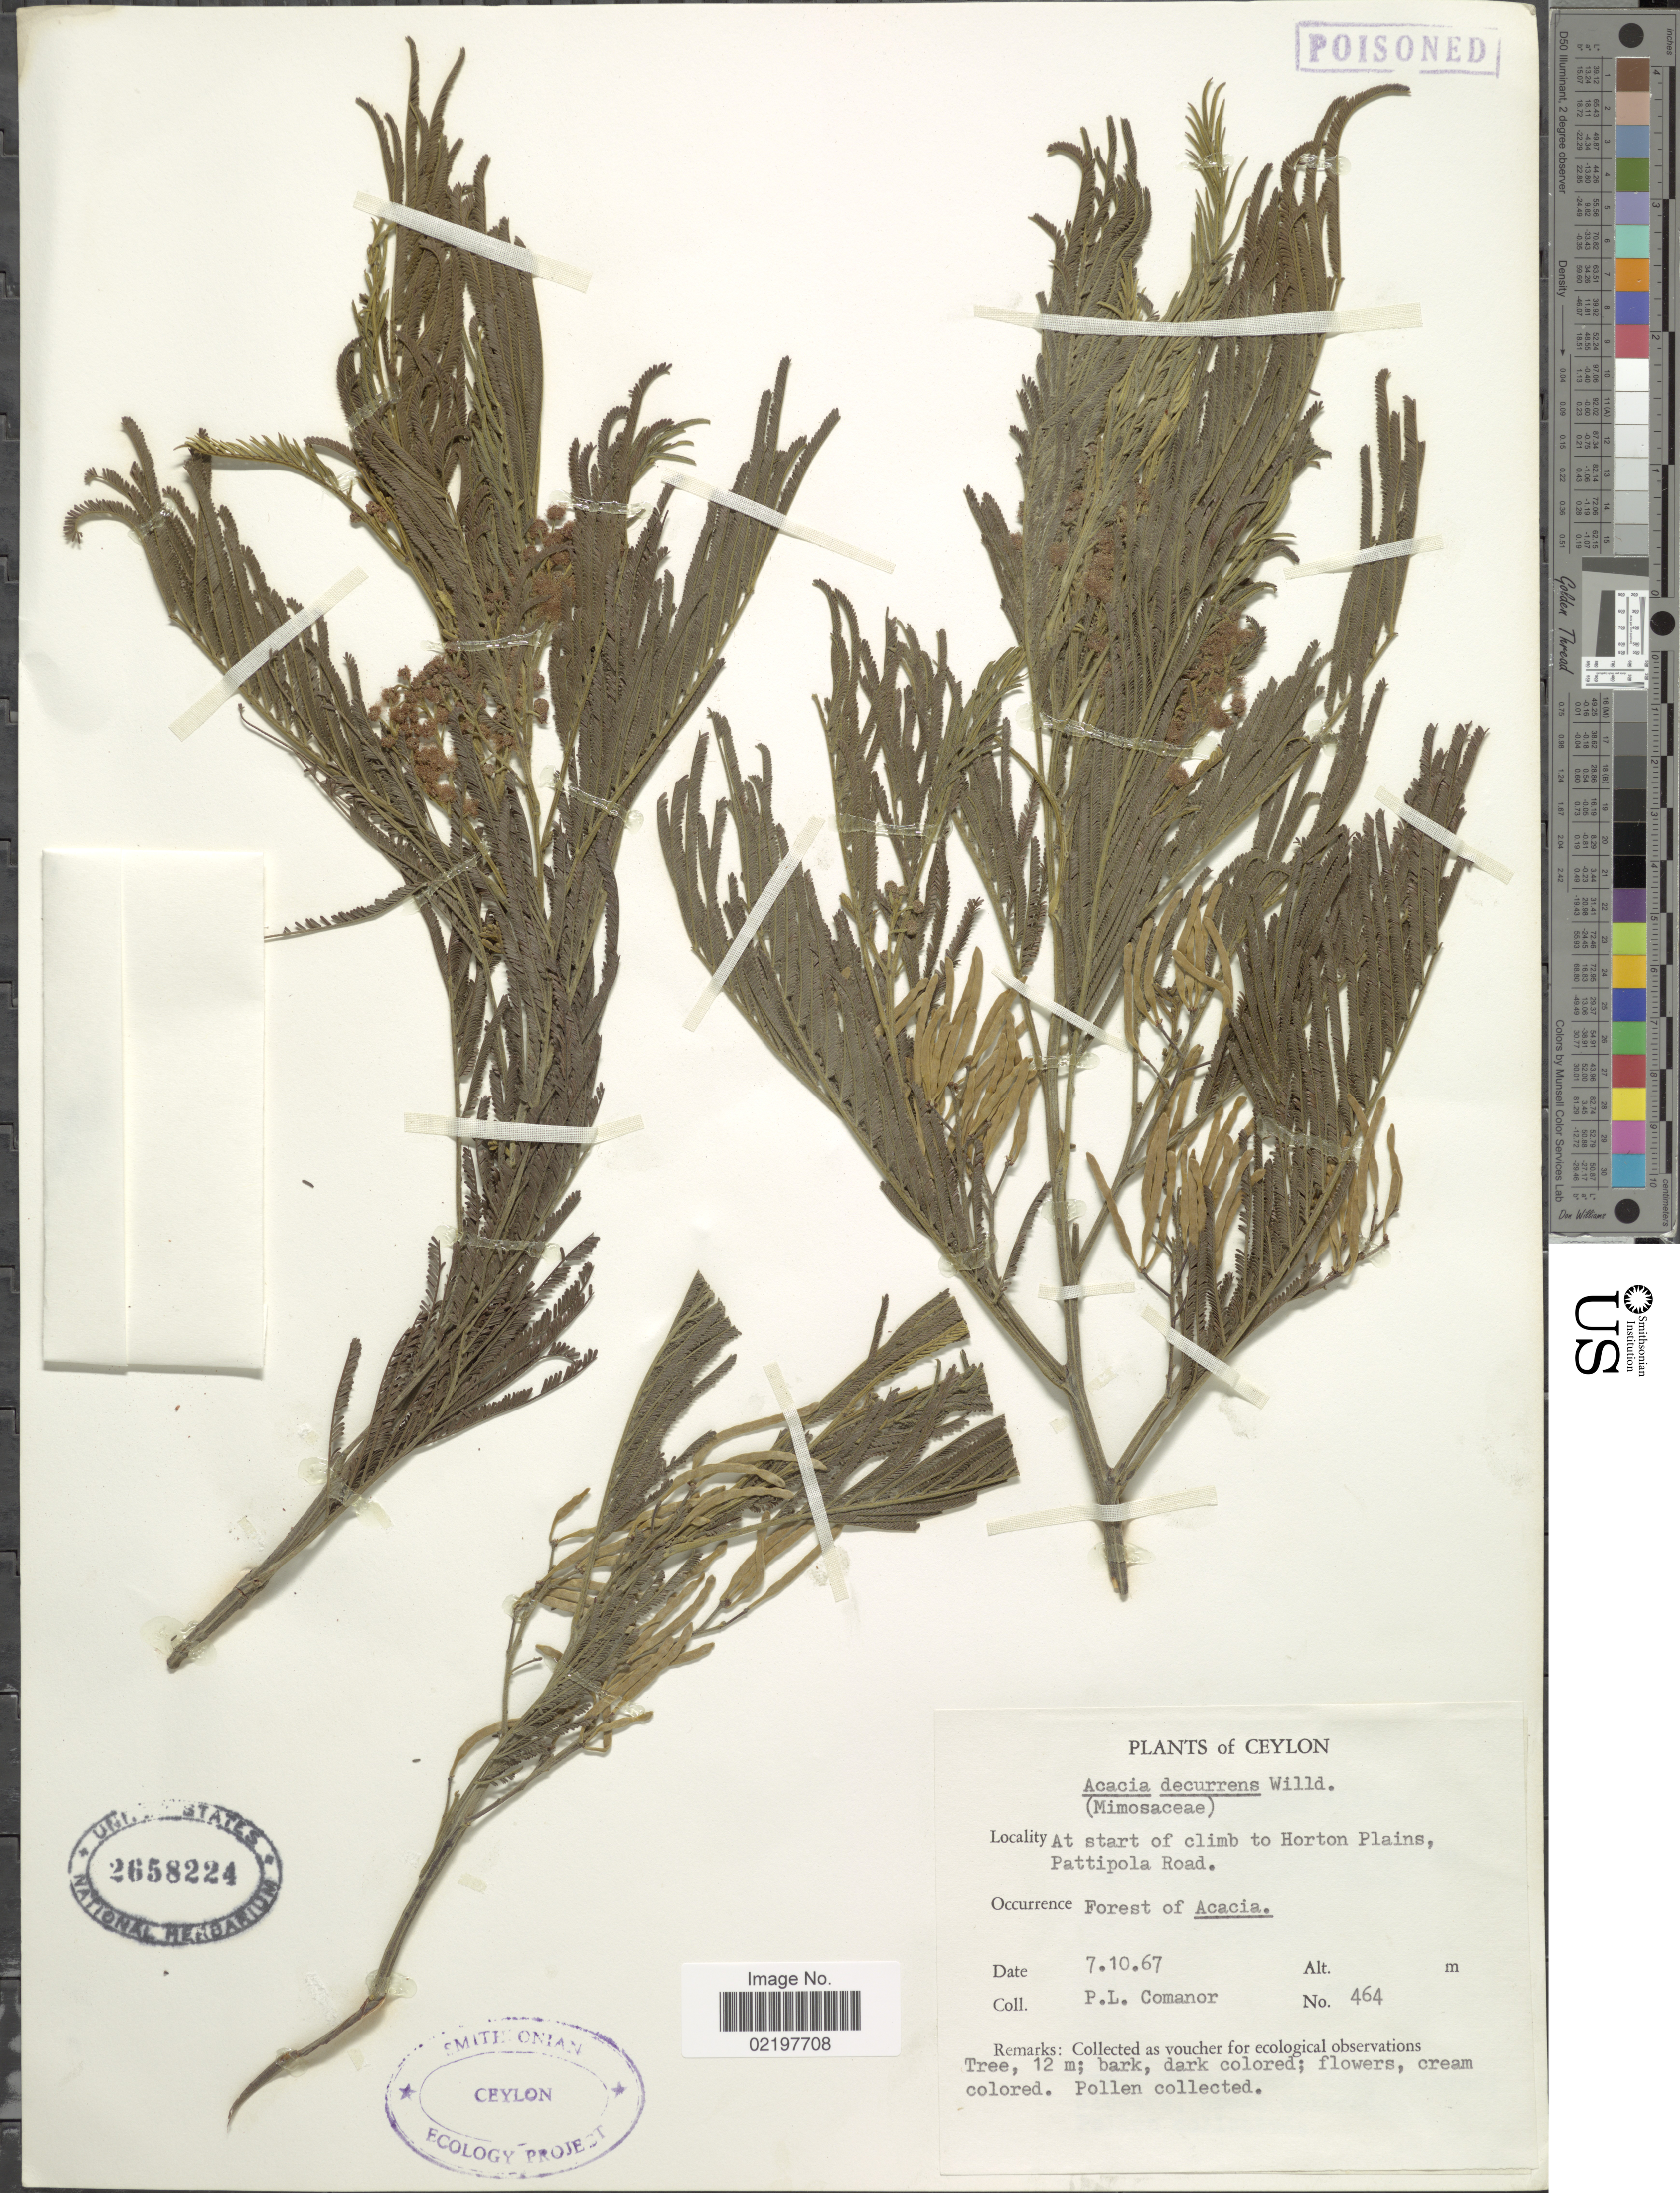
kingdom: Plantae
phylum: Tracheophyta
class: Magnoliopsida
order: Fabales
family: Fabaceae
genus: Acacia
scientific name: Acacia decurrens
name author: (J.C. Wendl.) Willd.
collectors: P. Comanor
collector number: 464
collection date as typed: Transcribed d/m/y: 7/10/67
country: Sri Lanka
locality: Ceylon, At start of climb to Horton Plains, Pattipola Road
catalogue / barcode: US 2658224